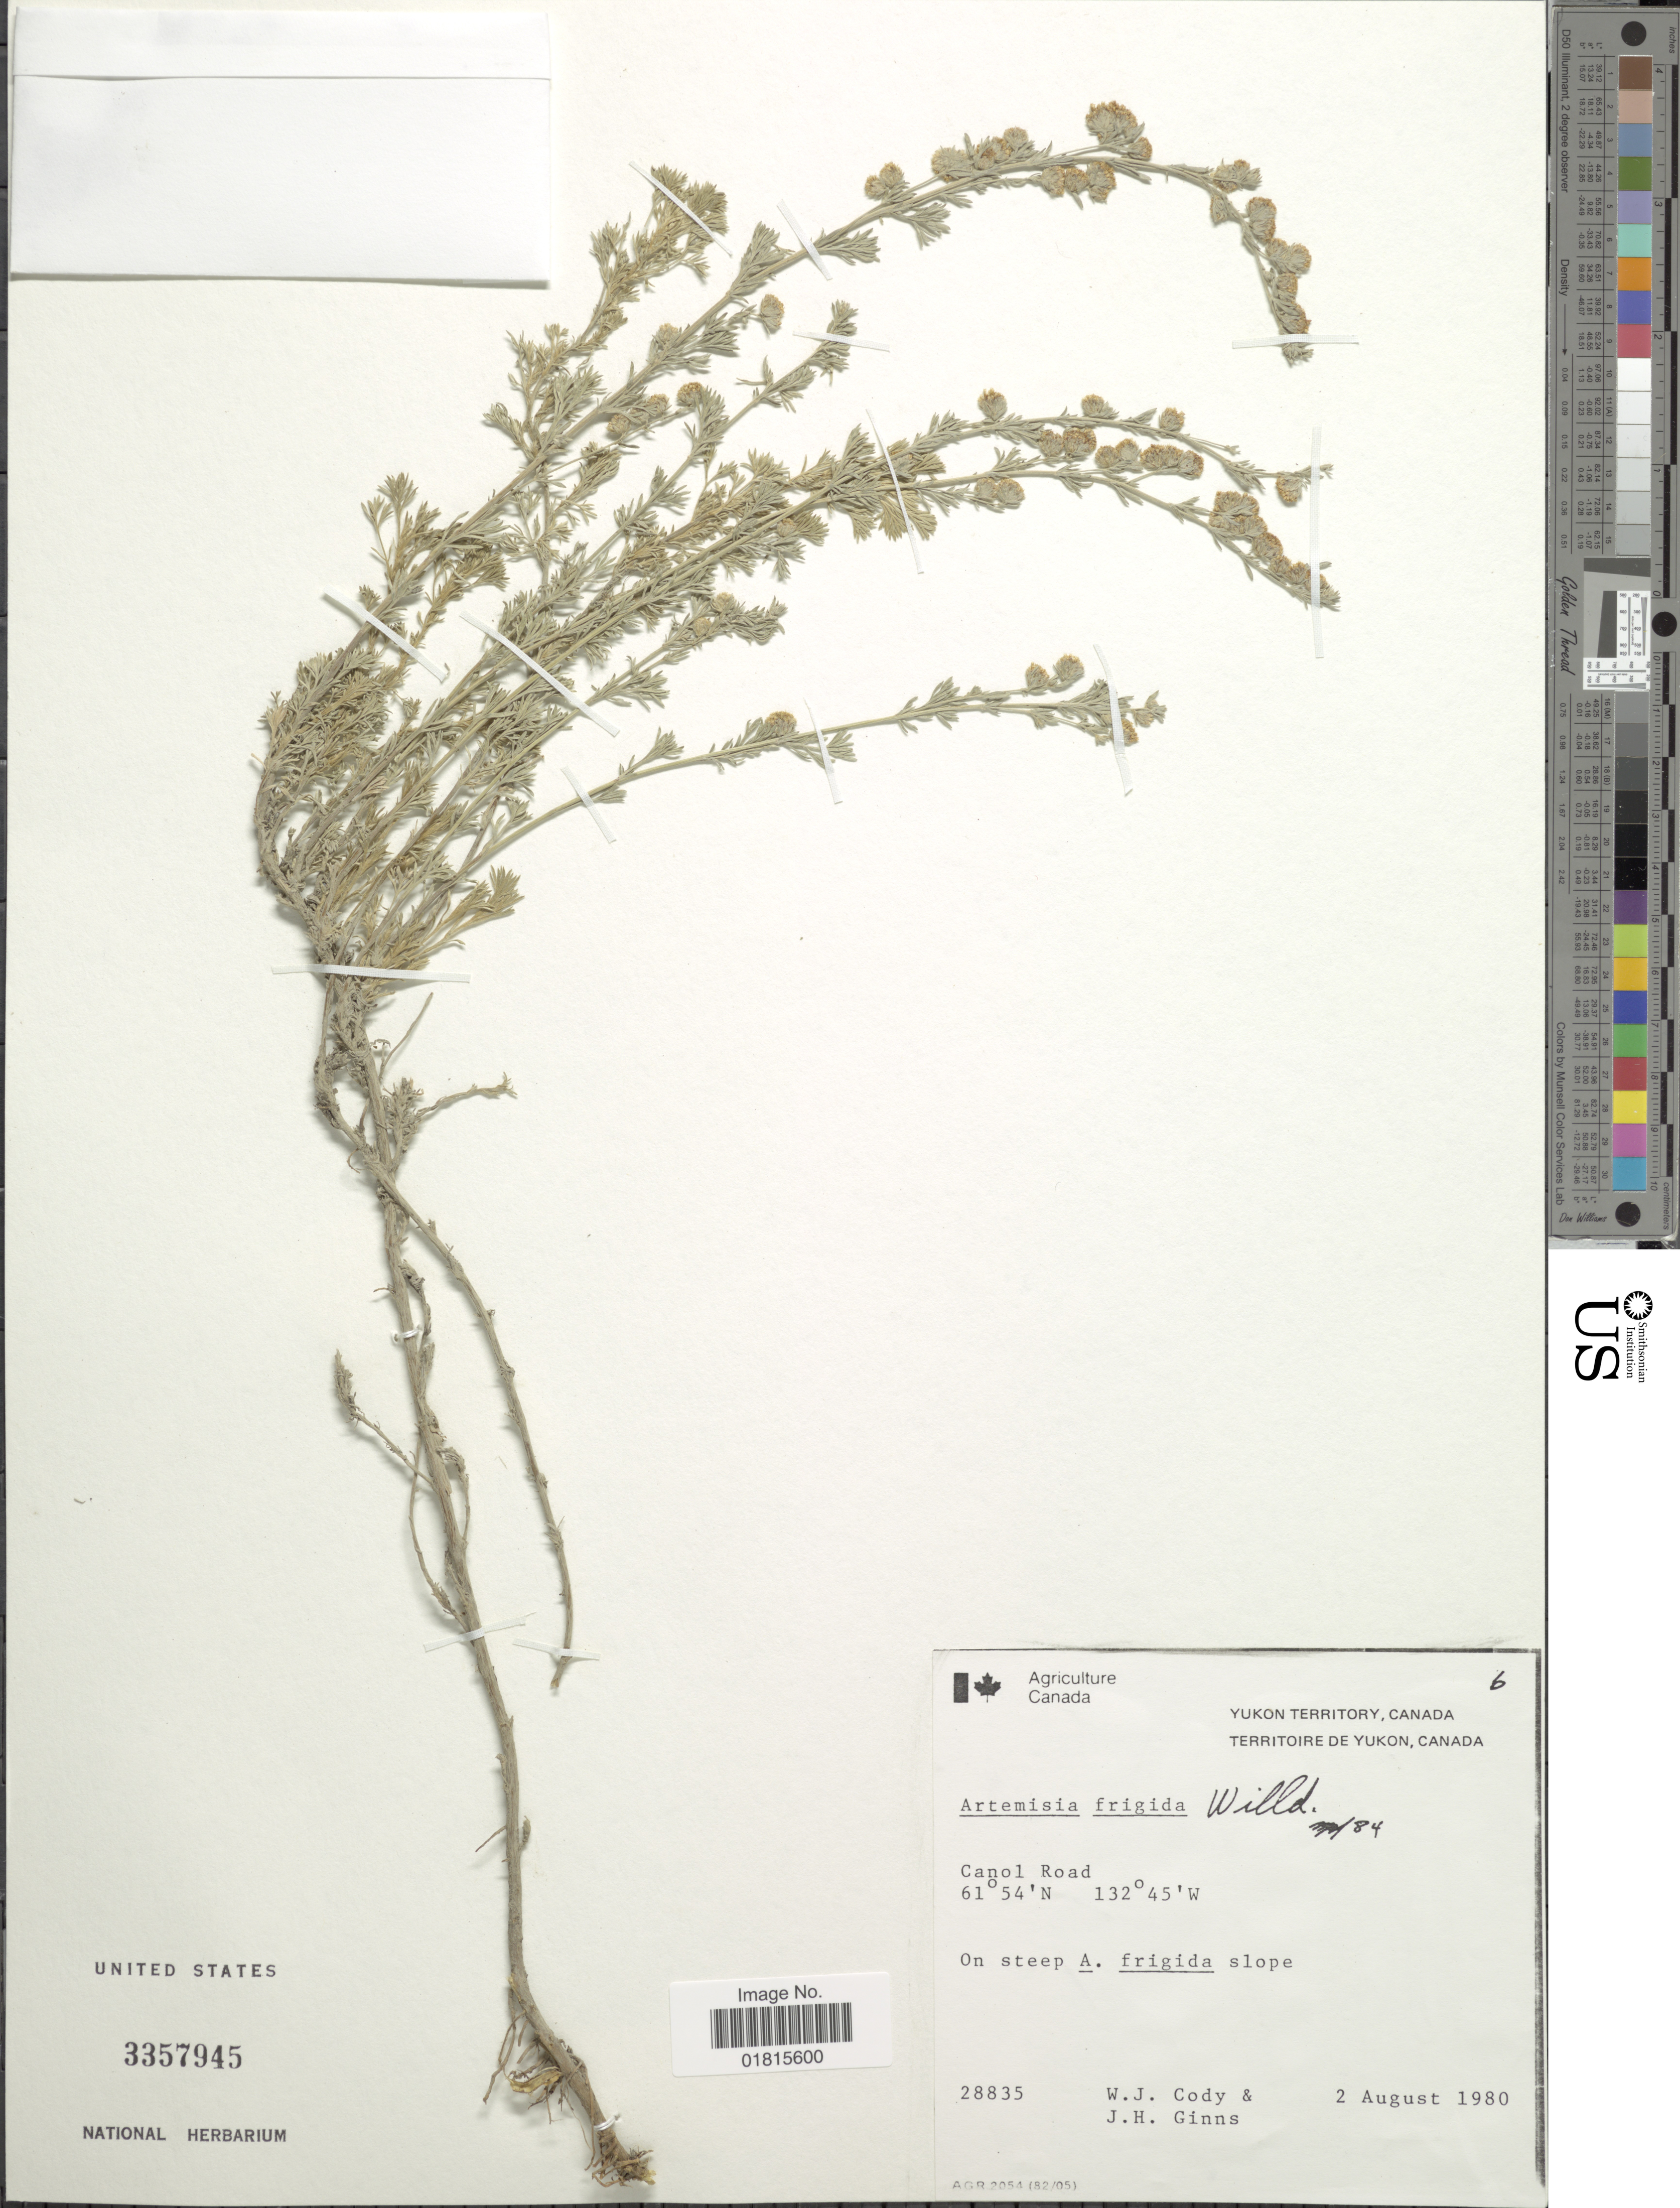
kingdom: Plantae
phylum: Tracheophyta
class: Magnoliopsida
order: Asterales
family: Asteraceae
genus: Artemisia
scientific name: Artemisia frigida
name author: Willd.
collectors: W. Cody & J. Ginns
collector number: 28835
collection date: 1980-08-02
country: Canada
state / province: Yukon Territory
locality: Canol Road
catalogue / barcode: US 3357945